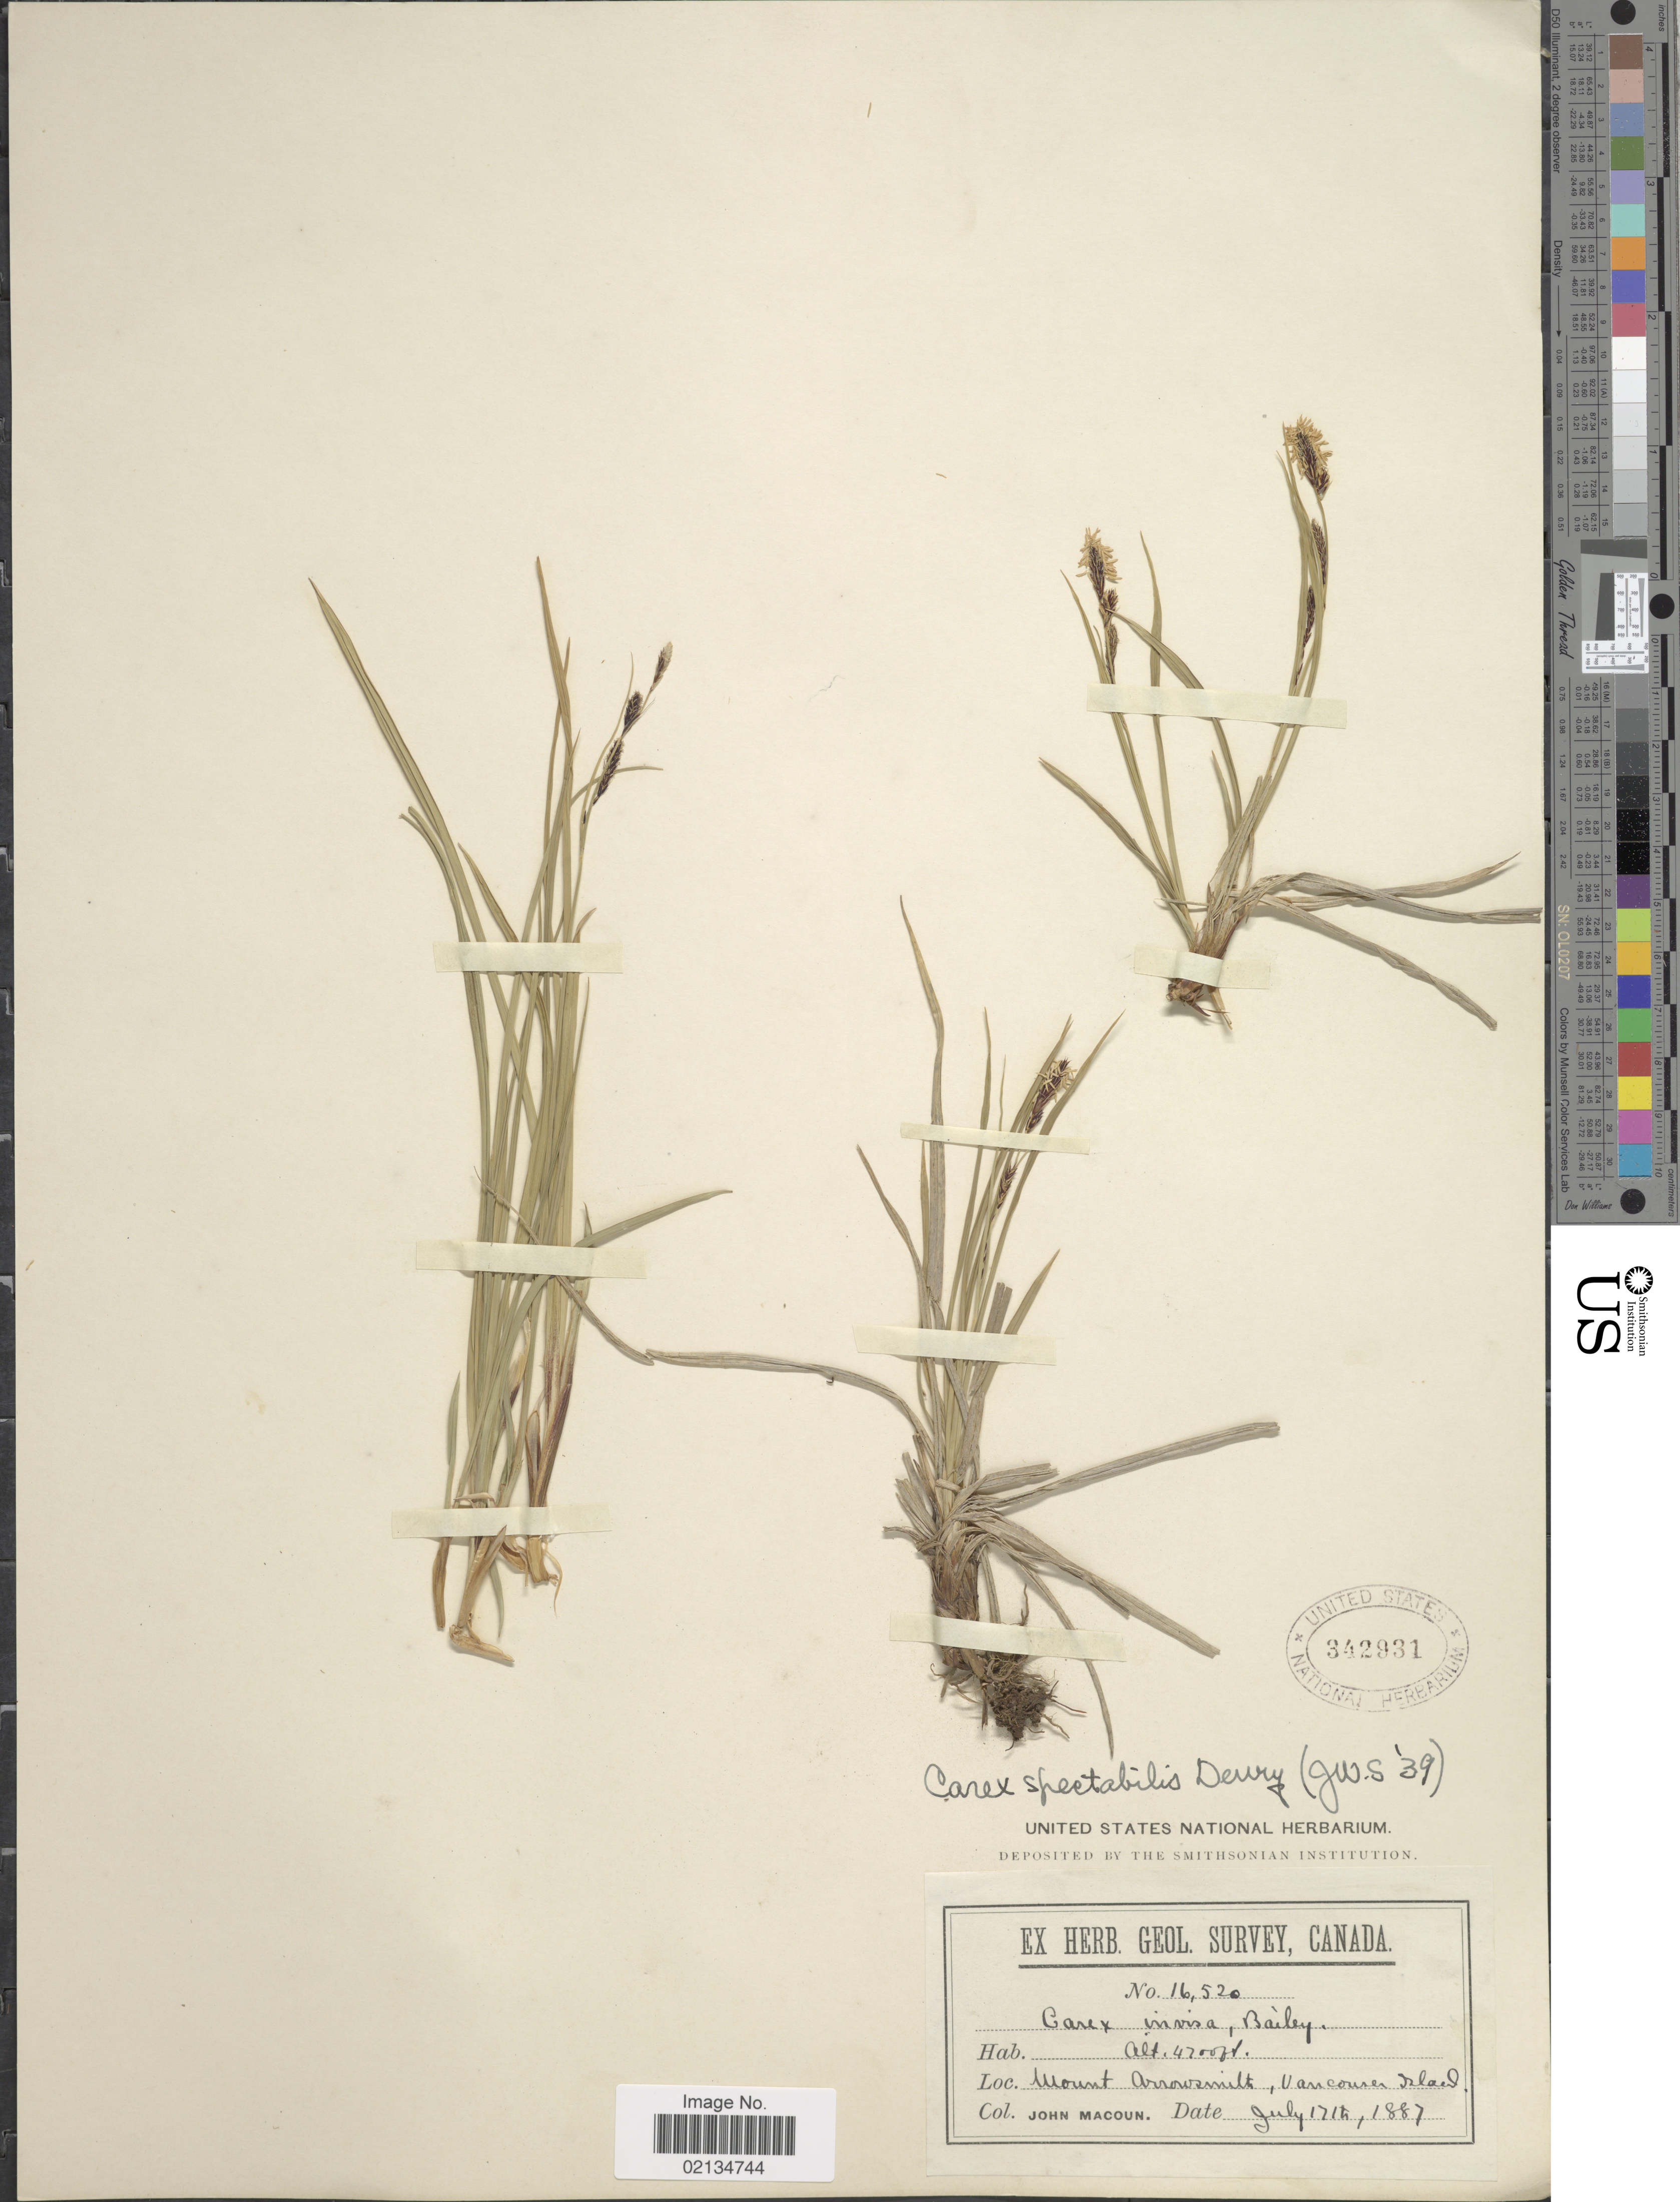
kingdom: Plantae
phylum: Tracheophyta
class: Liliopsida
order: Poales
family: Cyperaceae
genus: Carex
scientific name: Carex spectabilis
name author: Dewey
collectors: J. Macoun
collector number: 16520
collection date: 1887-07-17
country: Canada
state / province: British Columbia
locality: Mount Arrowsmith, Vancouver Island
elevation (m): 1433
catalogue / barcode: US 342931